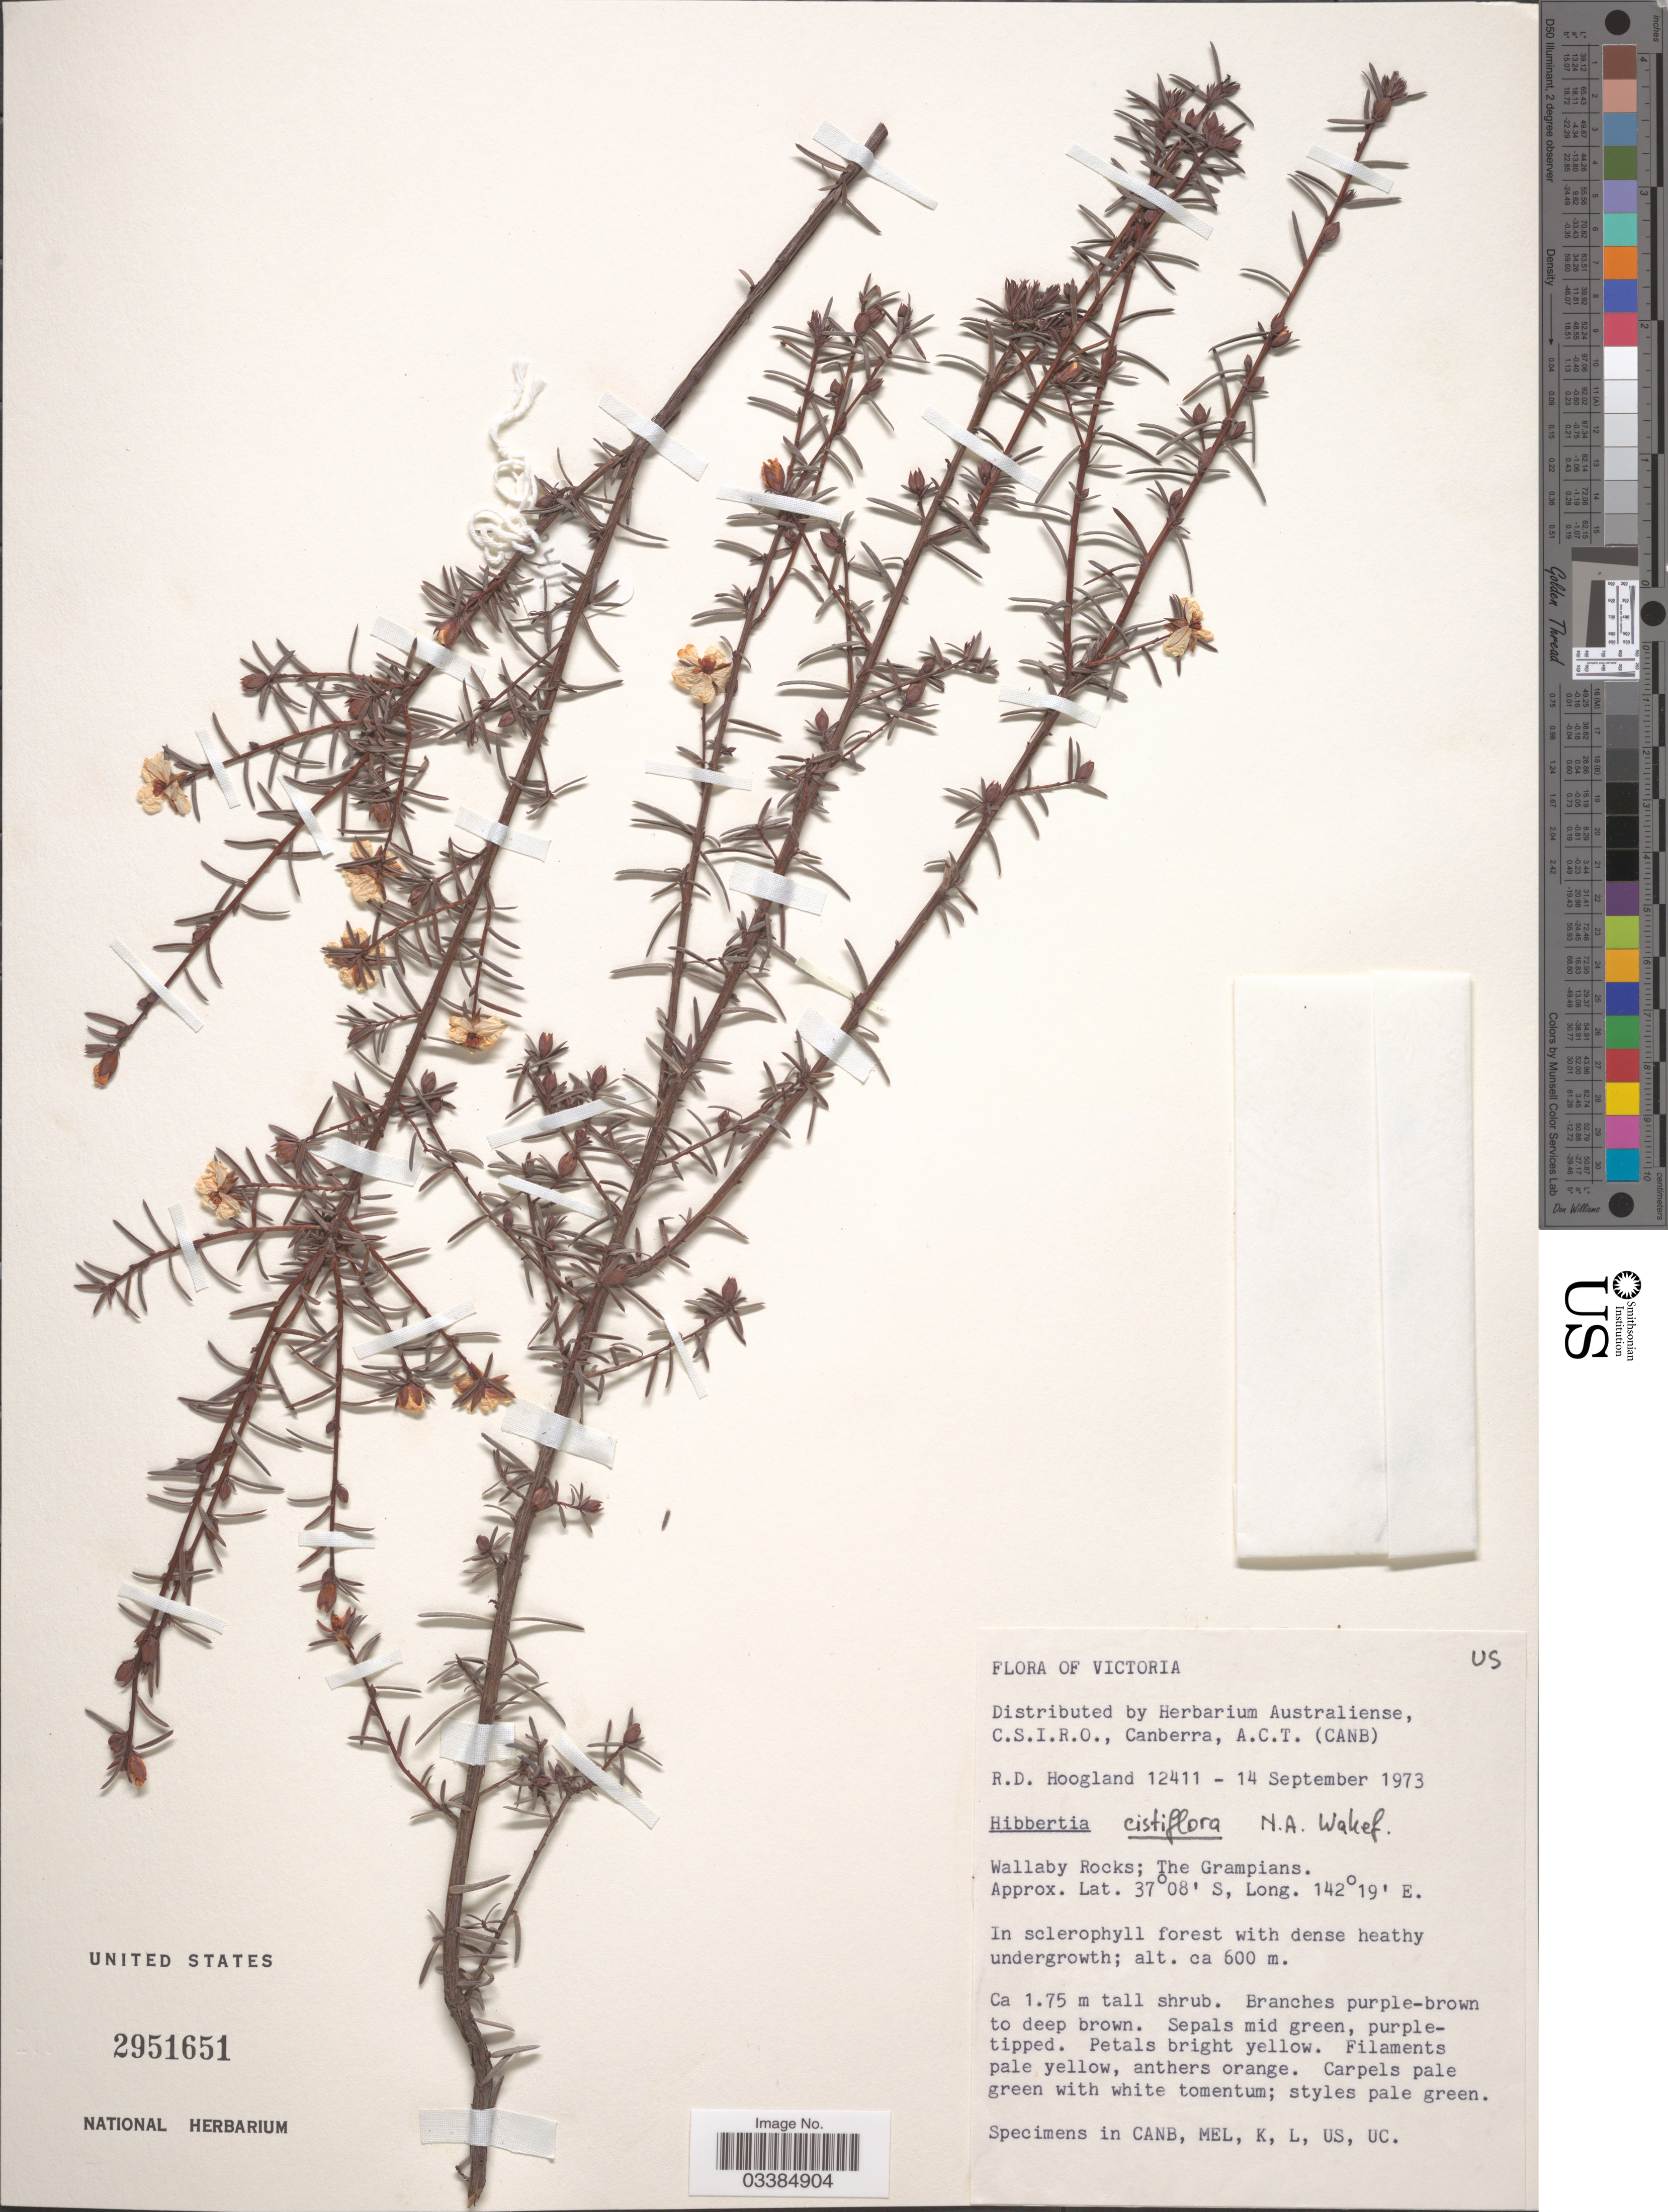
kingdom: Plantae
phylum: Tracheophyta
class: Magnoliopsida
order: Dilleniales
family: Dilleniaceae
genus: Hibbertia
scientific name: Hibbertia cistiflora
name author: (Sieber ex Spreng.) N.A. Wakef.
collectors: R. D. Hoogland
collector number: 12411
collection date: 1973-09-14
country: Australia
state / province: Victoria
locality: Victoria, Wallaby Rocks; The Grampians.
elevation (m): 600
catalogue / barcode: US 2951651